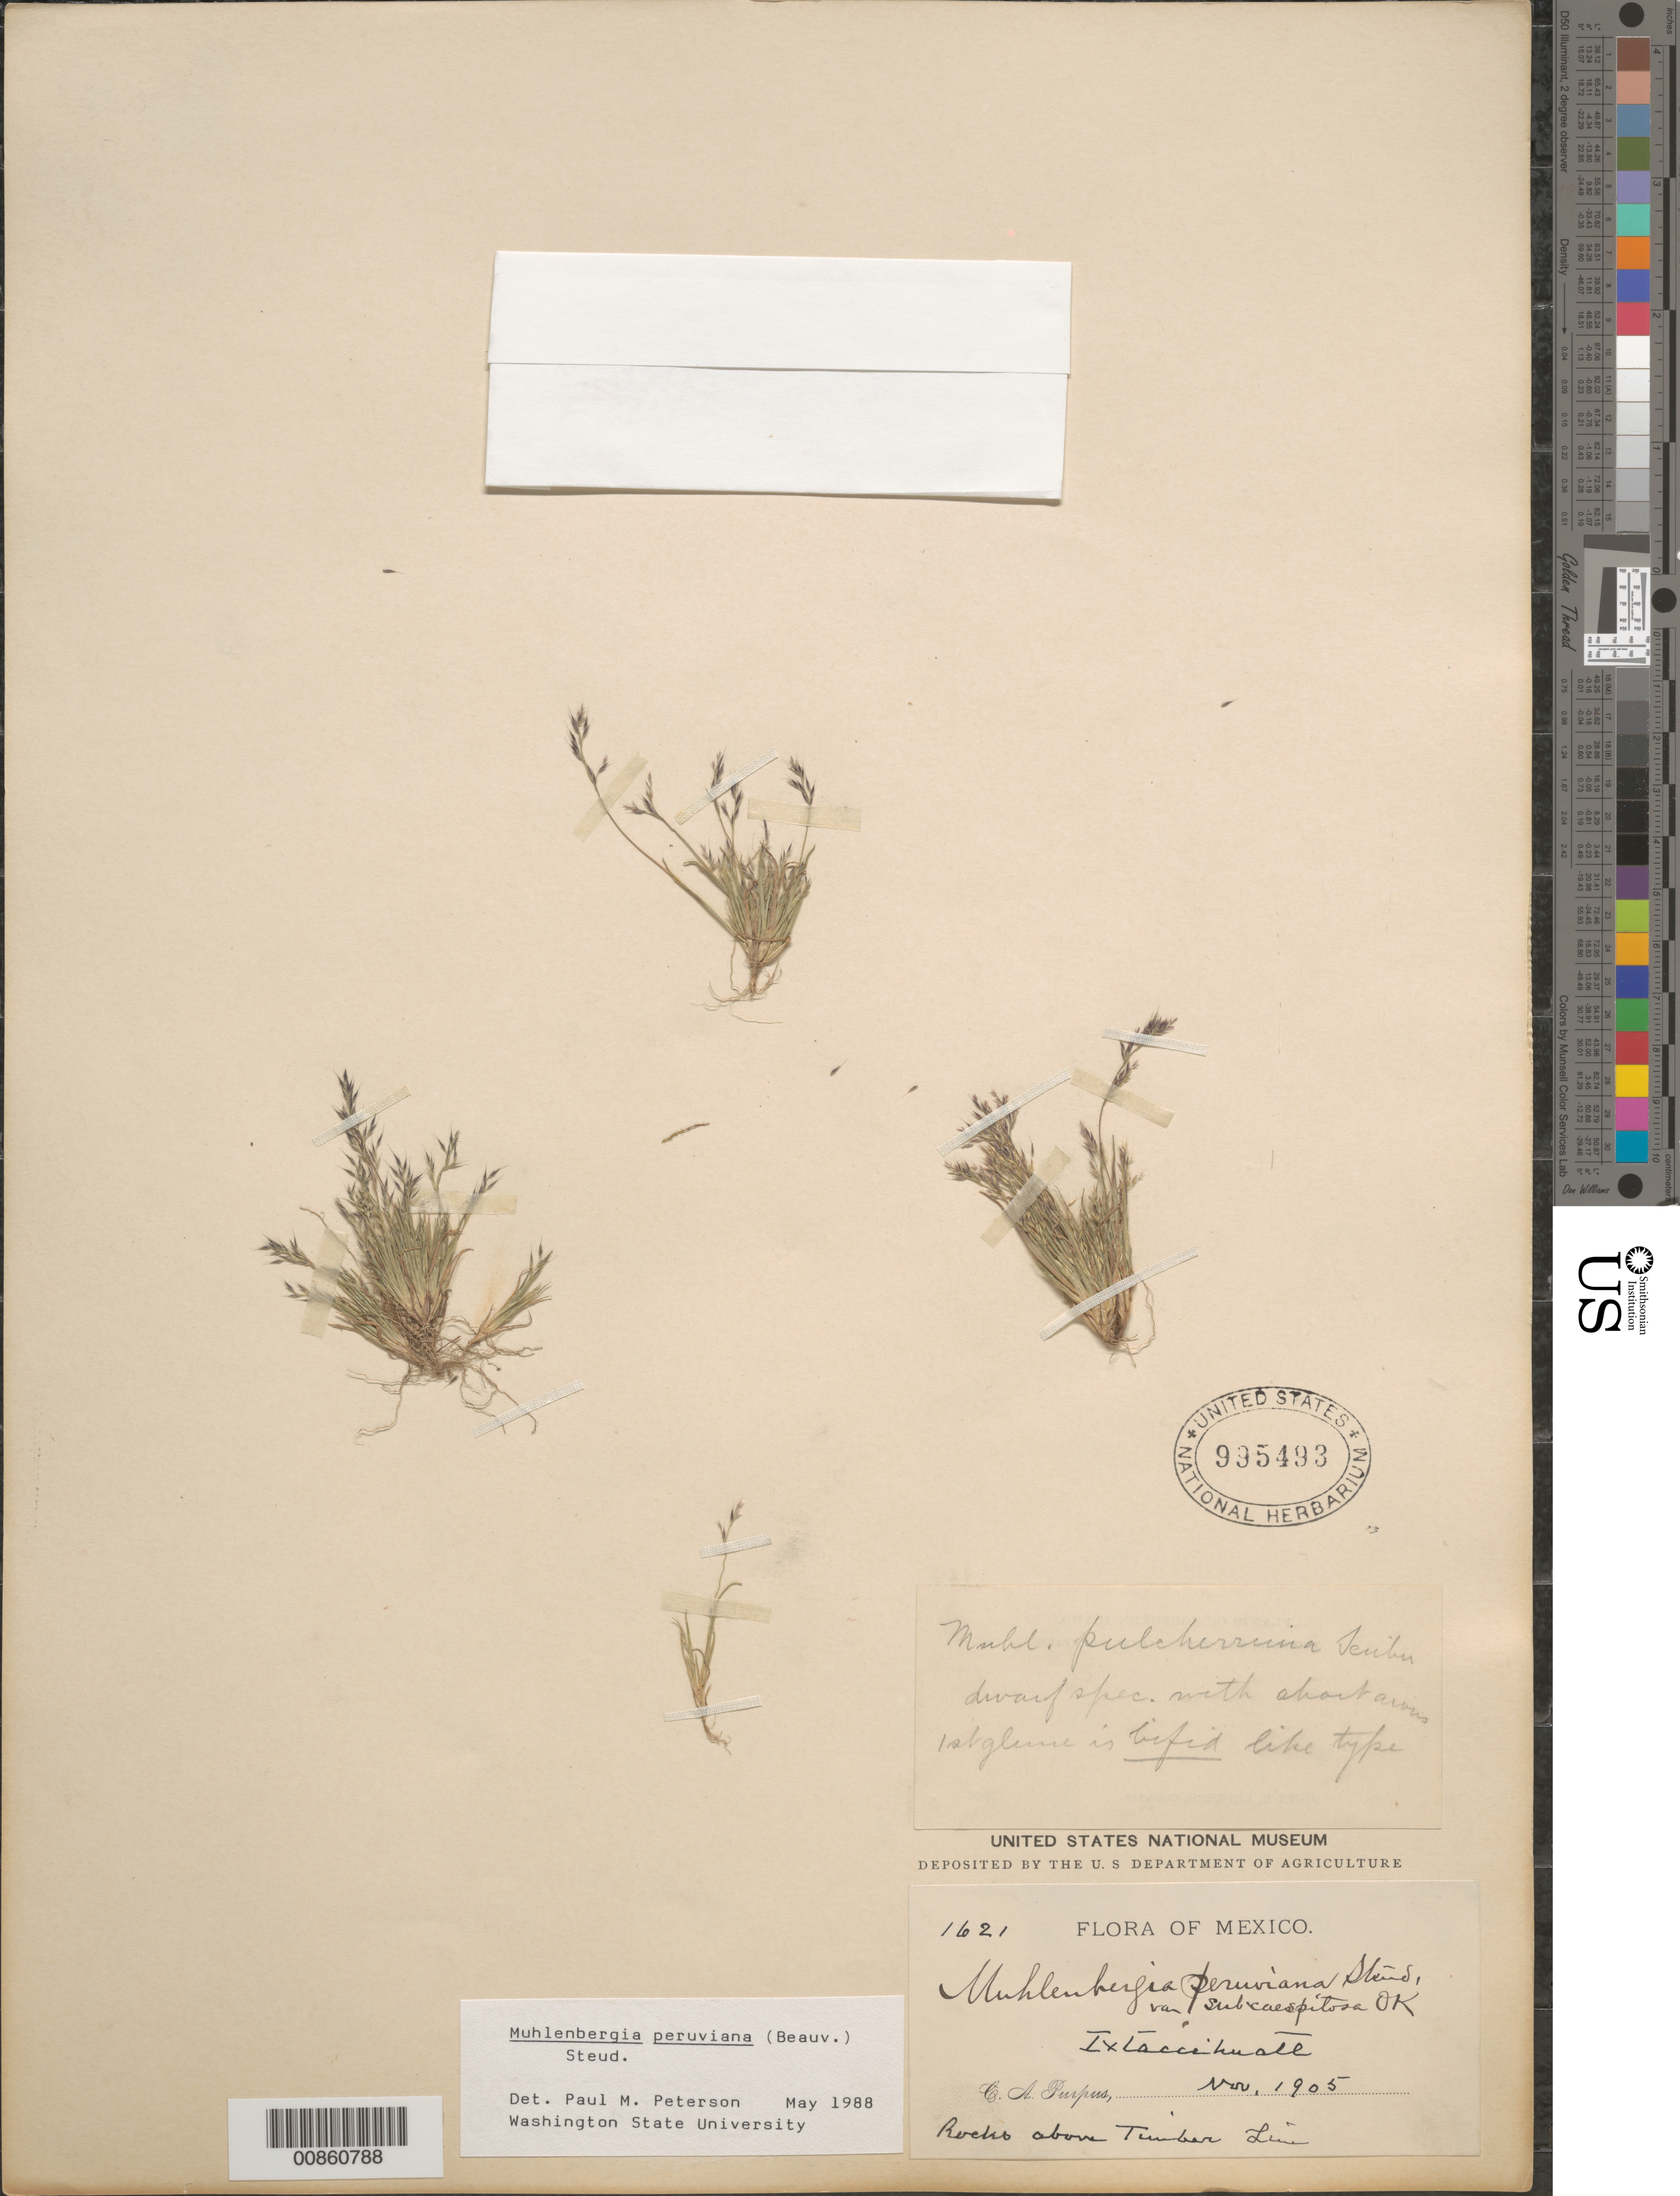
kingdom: Plantae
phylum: Tracheophyta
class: Liliopsida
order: Poales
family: Poaceae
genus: Muhlenbergia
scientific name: Muhlenbergia peruviana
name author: (P. Beauv.) Steud.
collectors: C. A. Purpus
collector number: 1621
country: Mexico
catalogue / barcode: US 995493